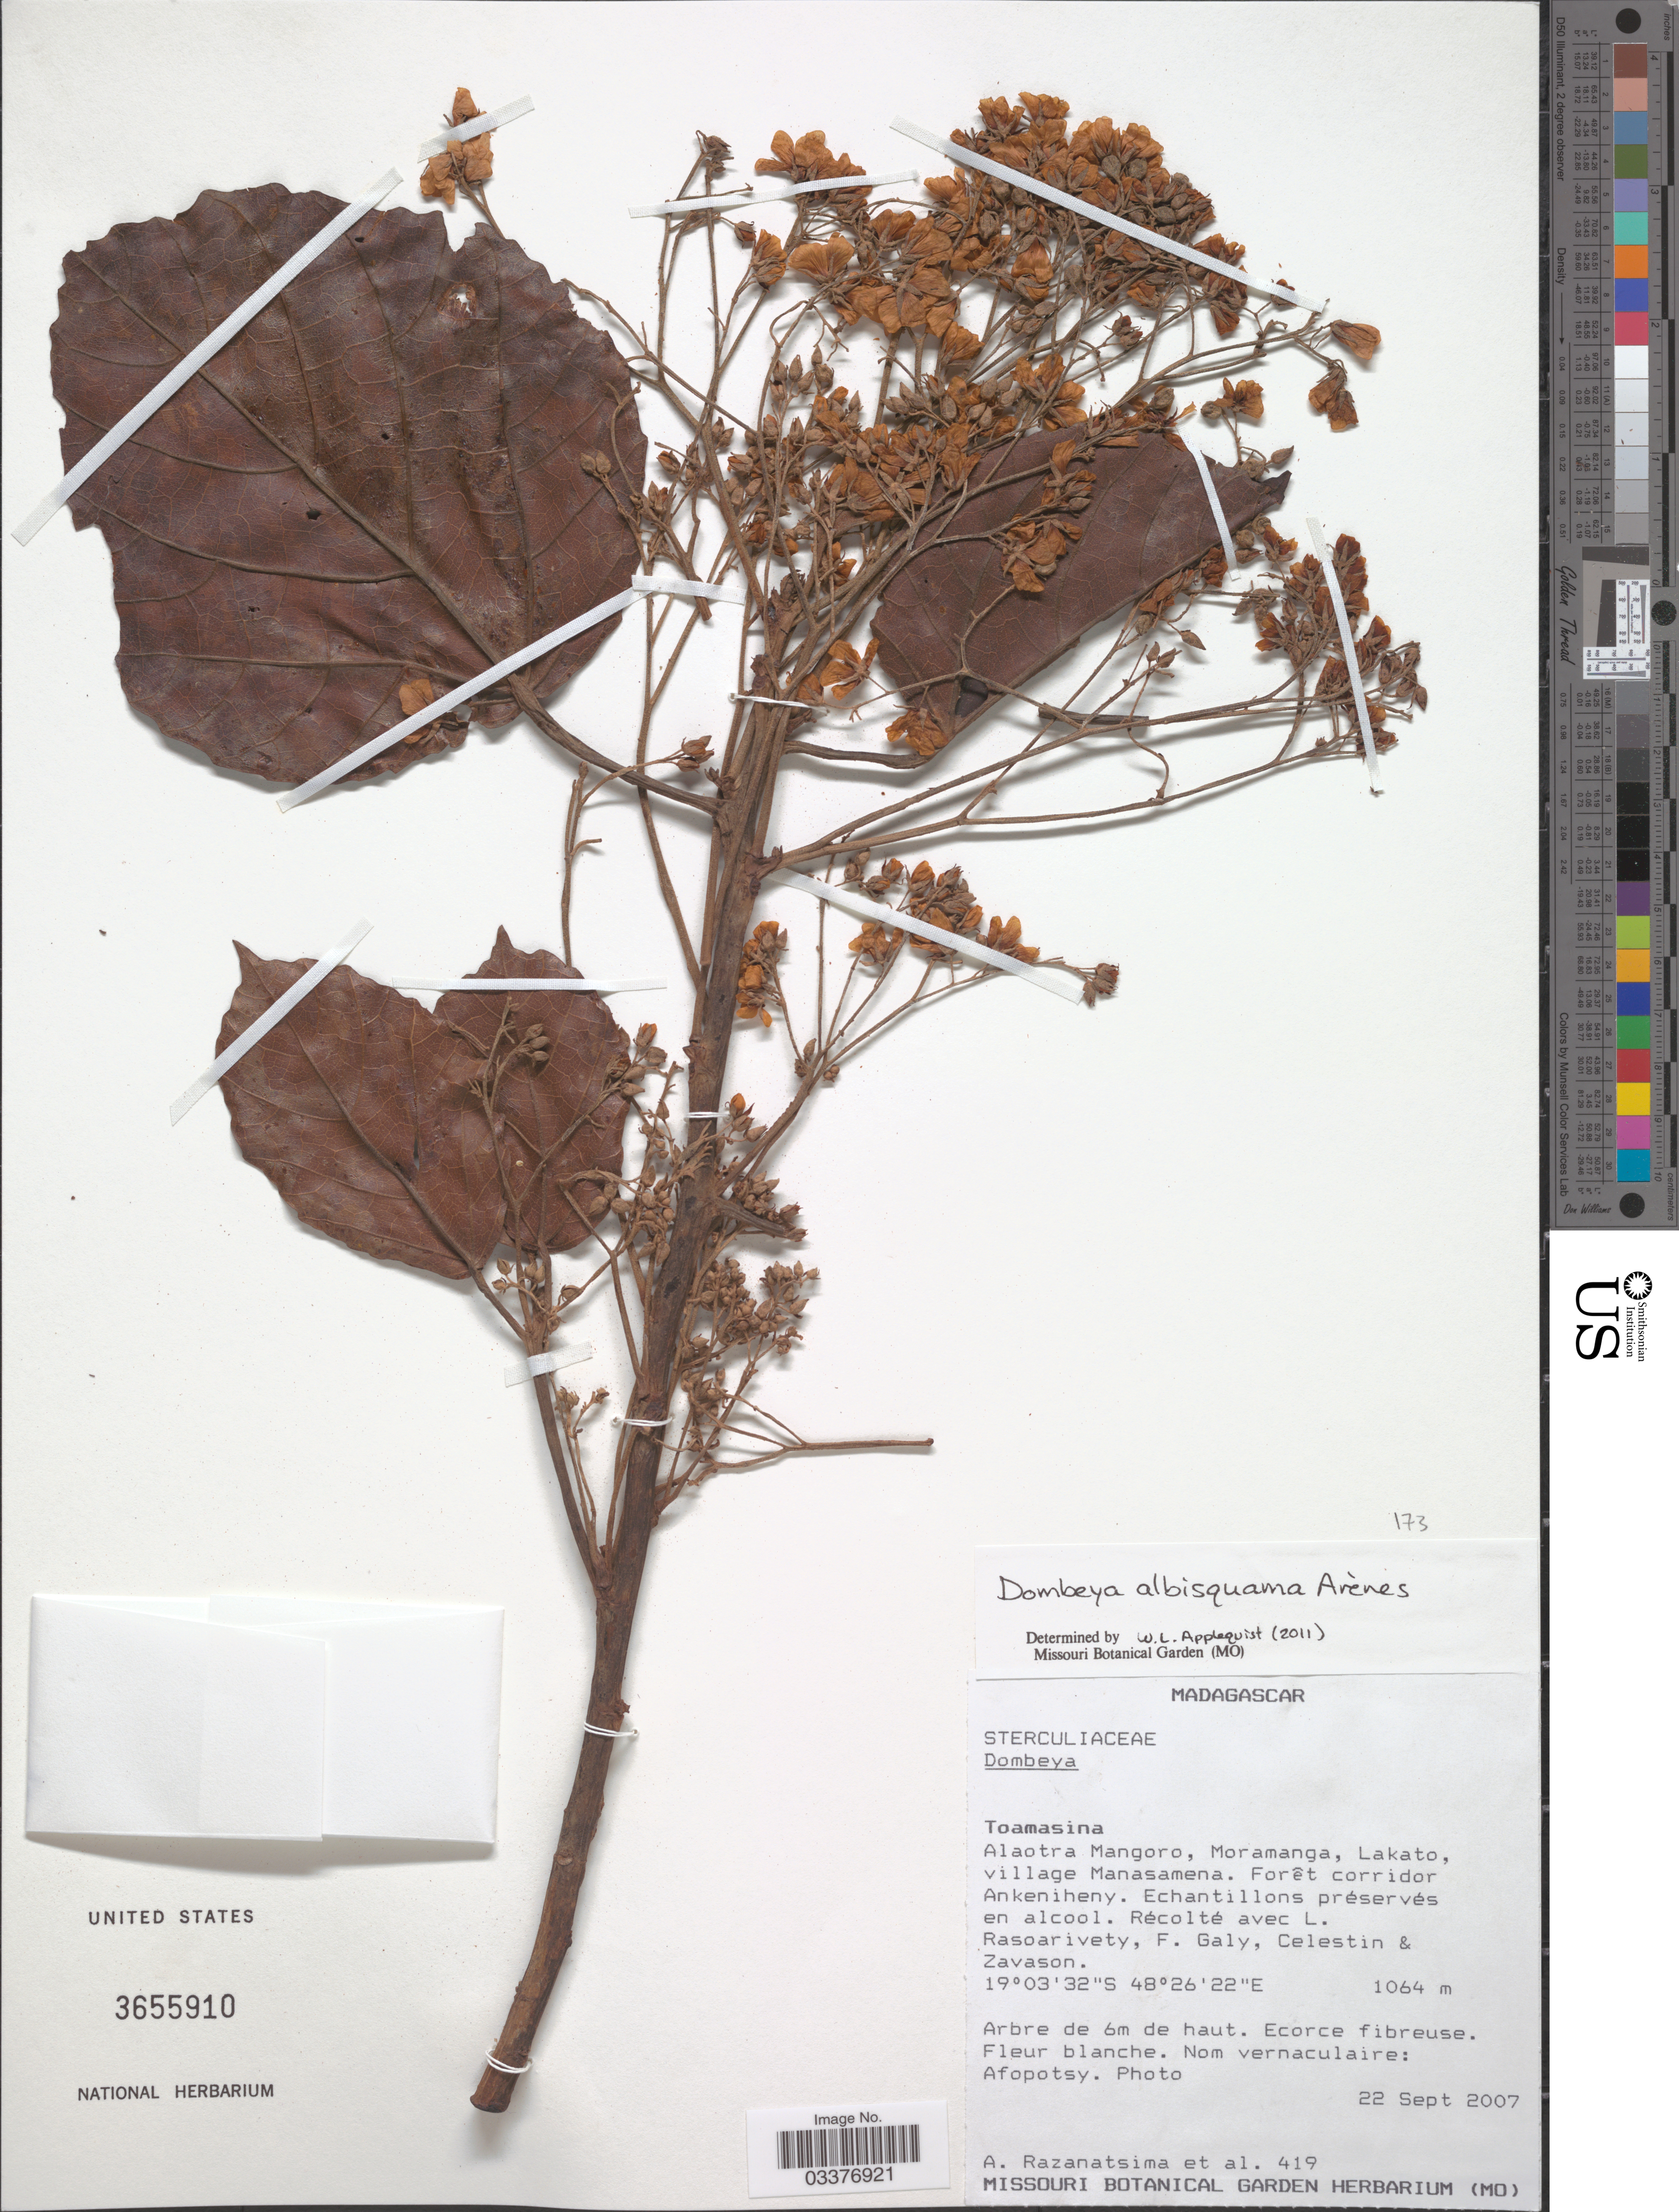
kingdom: Plantae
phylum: Tracheophyta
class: Magnoliopsida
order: Malvales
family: Malvaceae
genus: Dombeya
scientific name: Dombeya albisquama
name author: Arènes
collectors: A. Razanatsima, L. Rasoarivety, F. Galy, Celestin & Zavason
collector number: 419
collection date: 2007-09-22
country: Madagascar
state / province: Alaotra Mangoro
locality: Alaotra Mangoro, Moramanga, Lakato, village Manasamena. Forêt corridor Ankeniheny.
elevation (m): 1064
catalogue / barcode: US 3655910